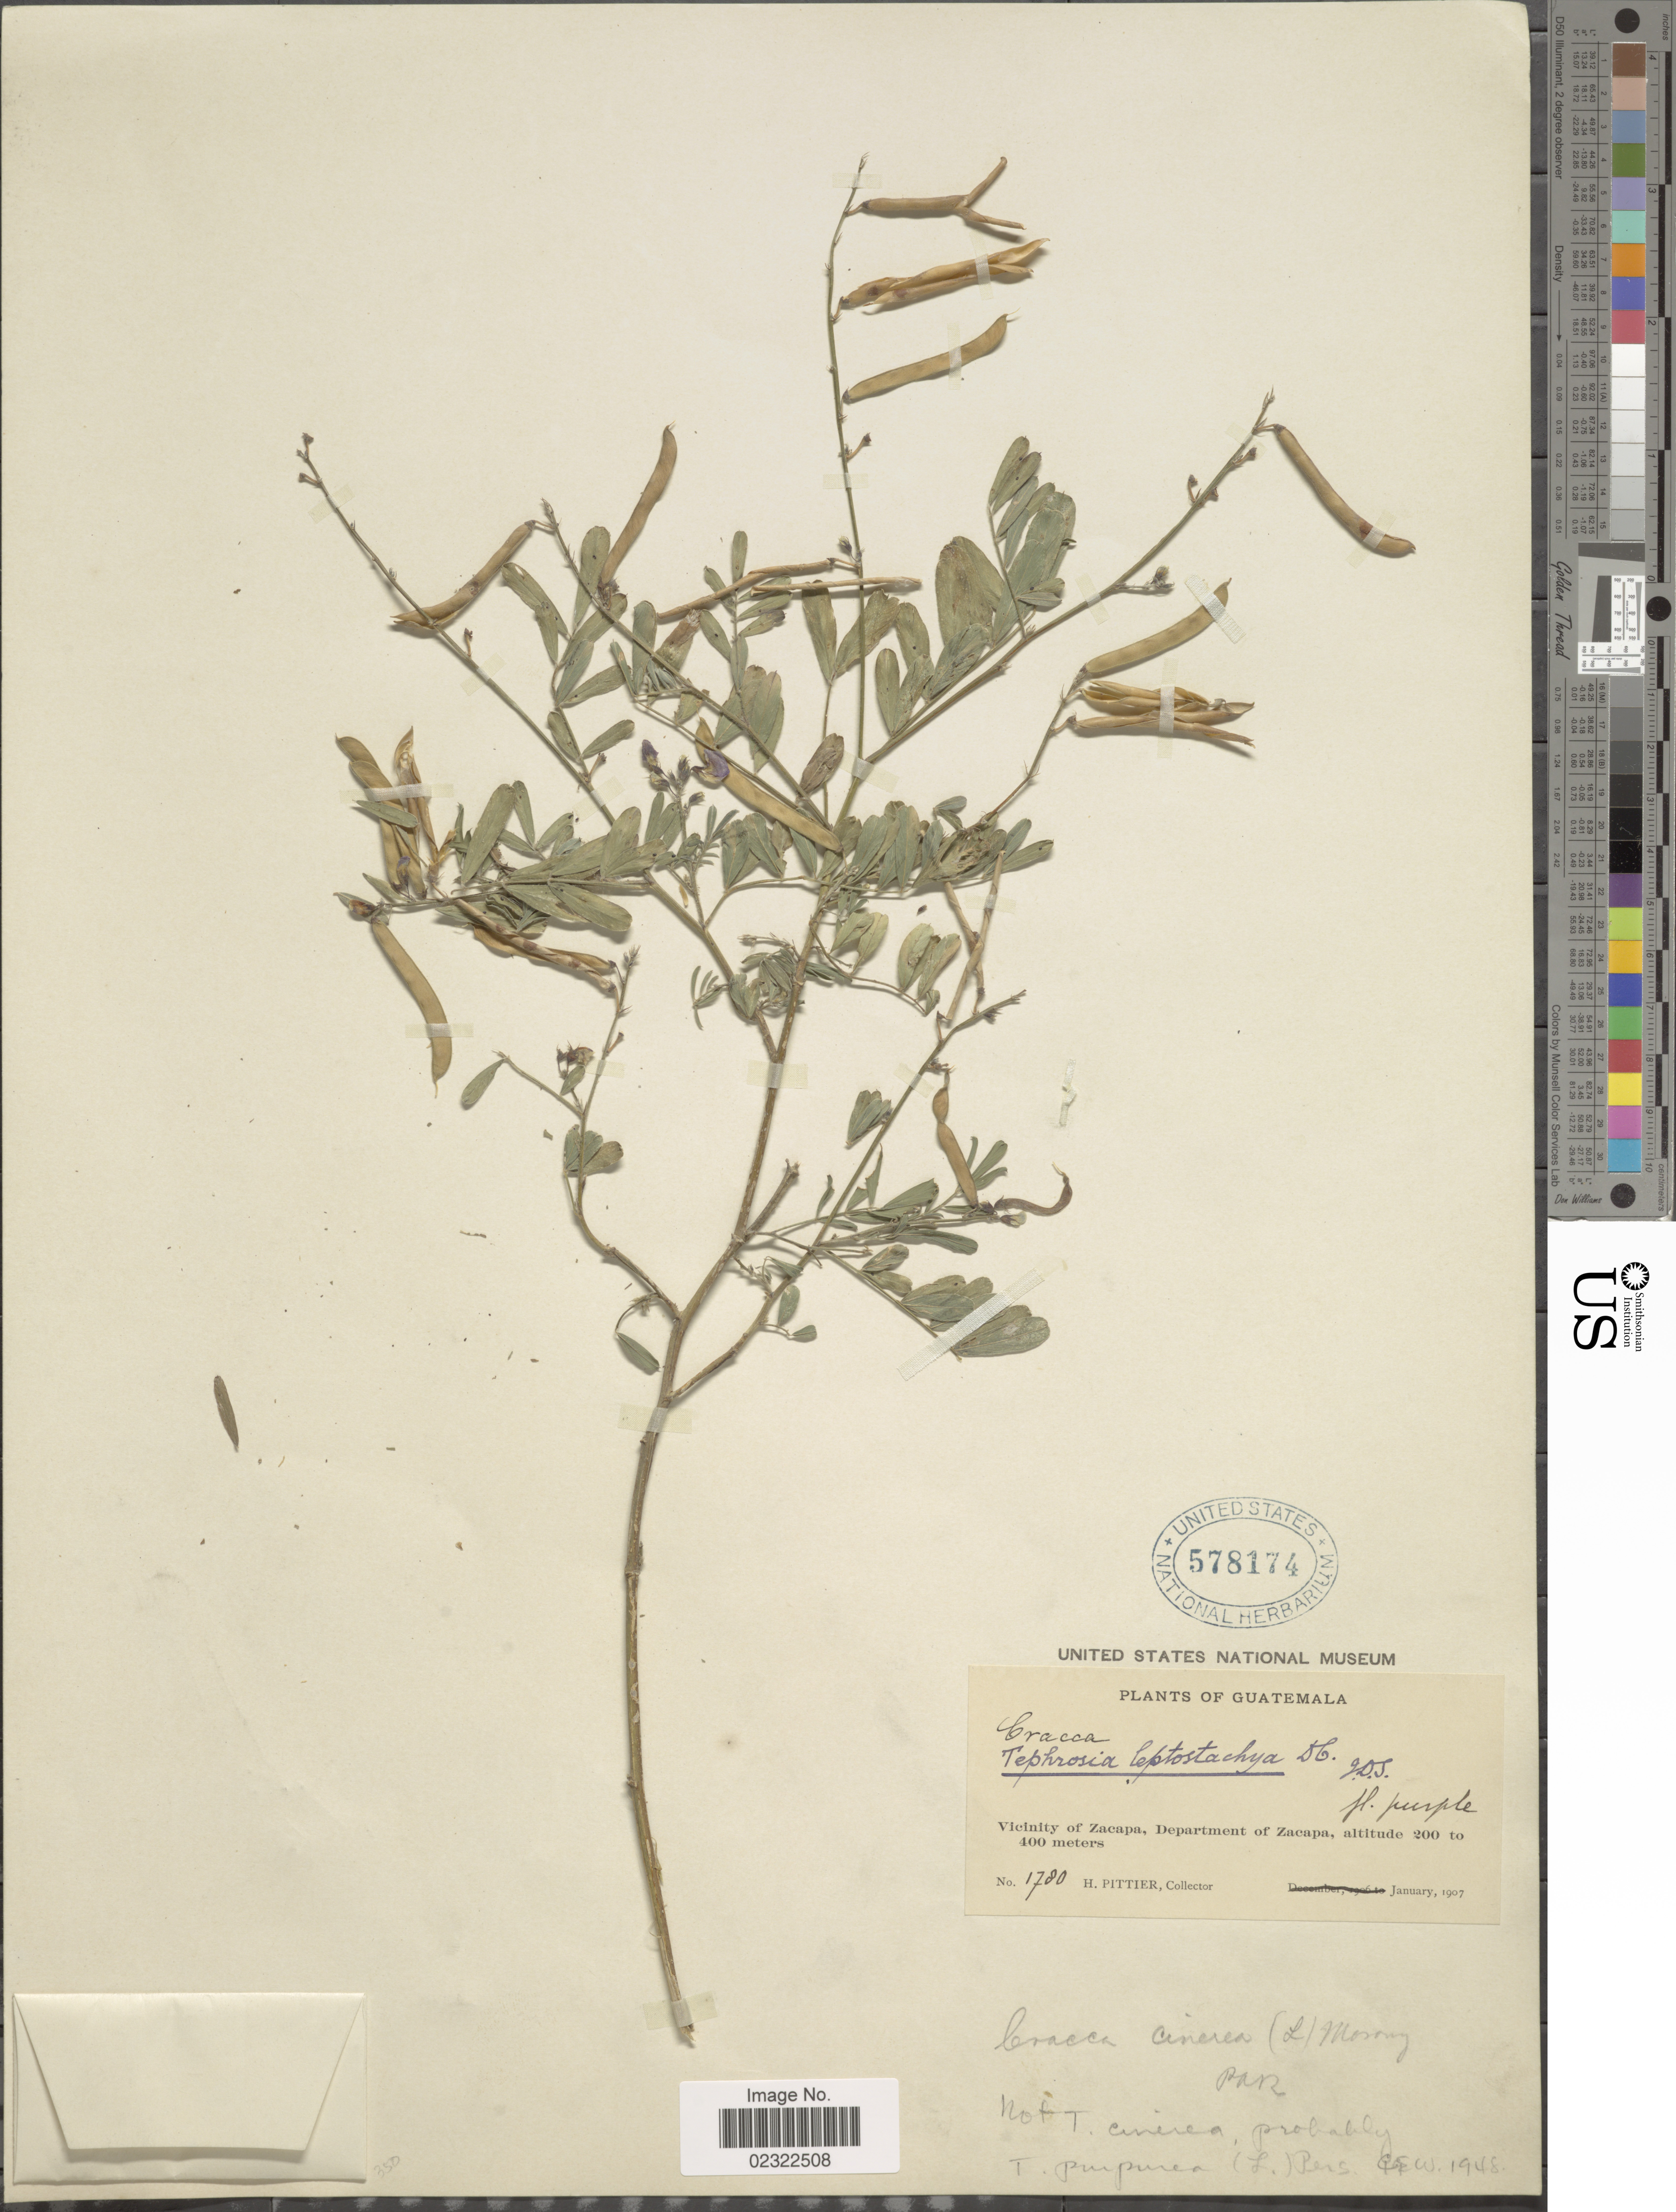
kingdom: Plantae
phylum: Tracheophyta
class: Magnoliopsida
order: Fabales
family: Fabaceae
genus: Tephrosia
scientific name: Tephrosia purpurea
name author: (L.) Pers.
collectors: H. F. Pittier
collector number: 1780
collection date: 1907-01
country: Guatemala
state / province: Zacapa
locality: Guatemala, Vicinity of Zacapa, Department of Zacapa.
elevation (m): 200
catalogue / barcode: US 578174